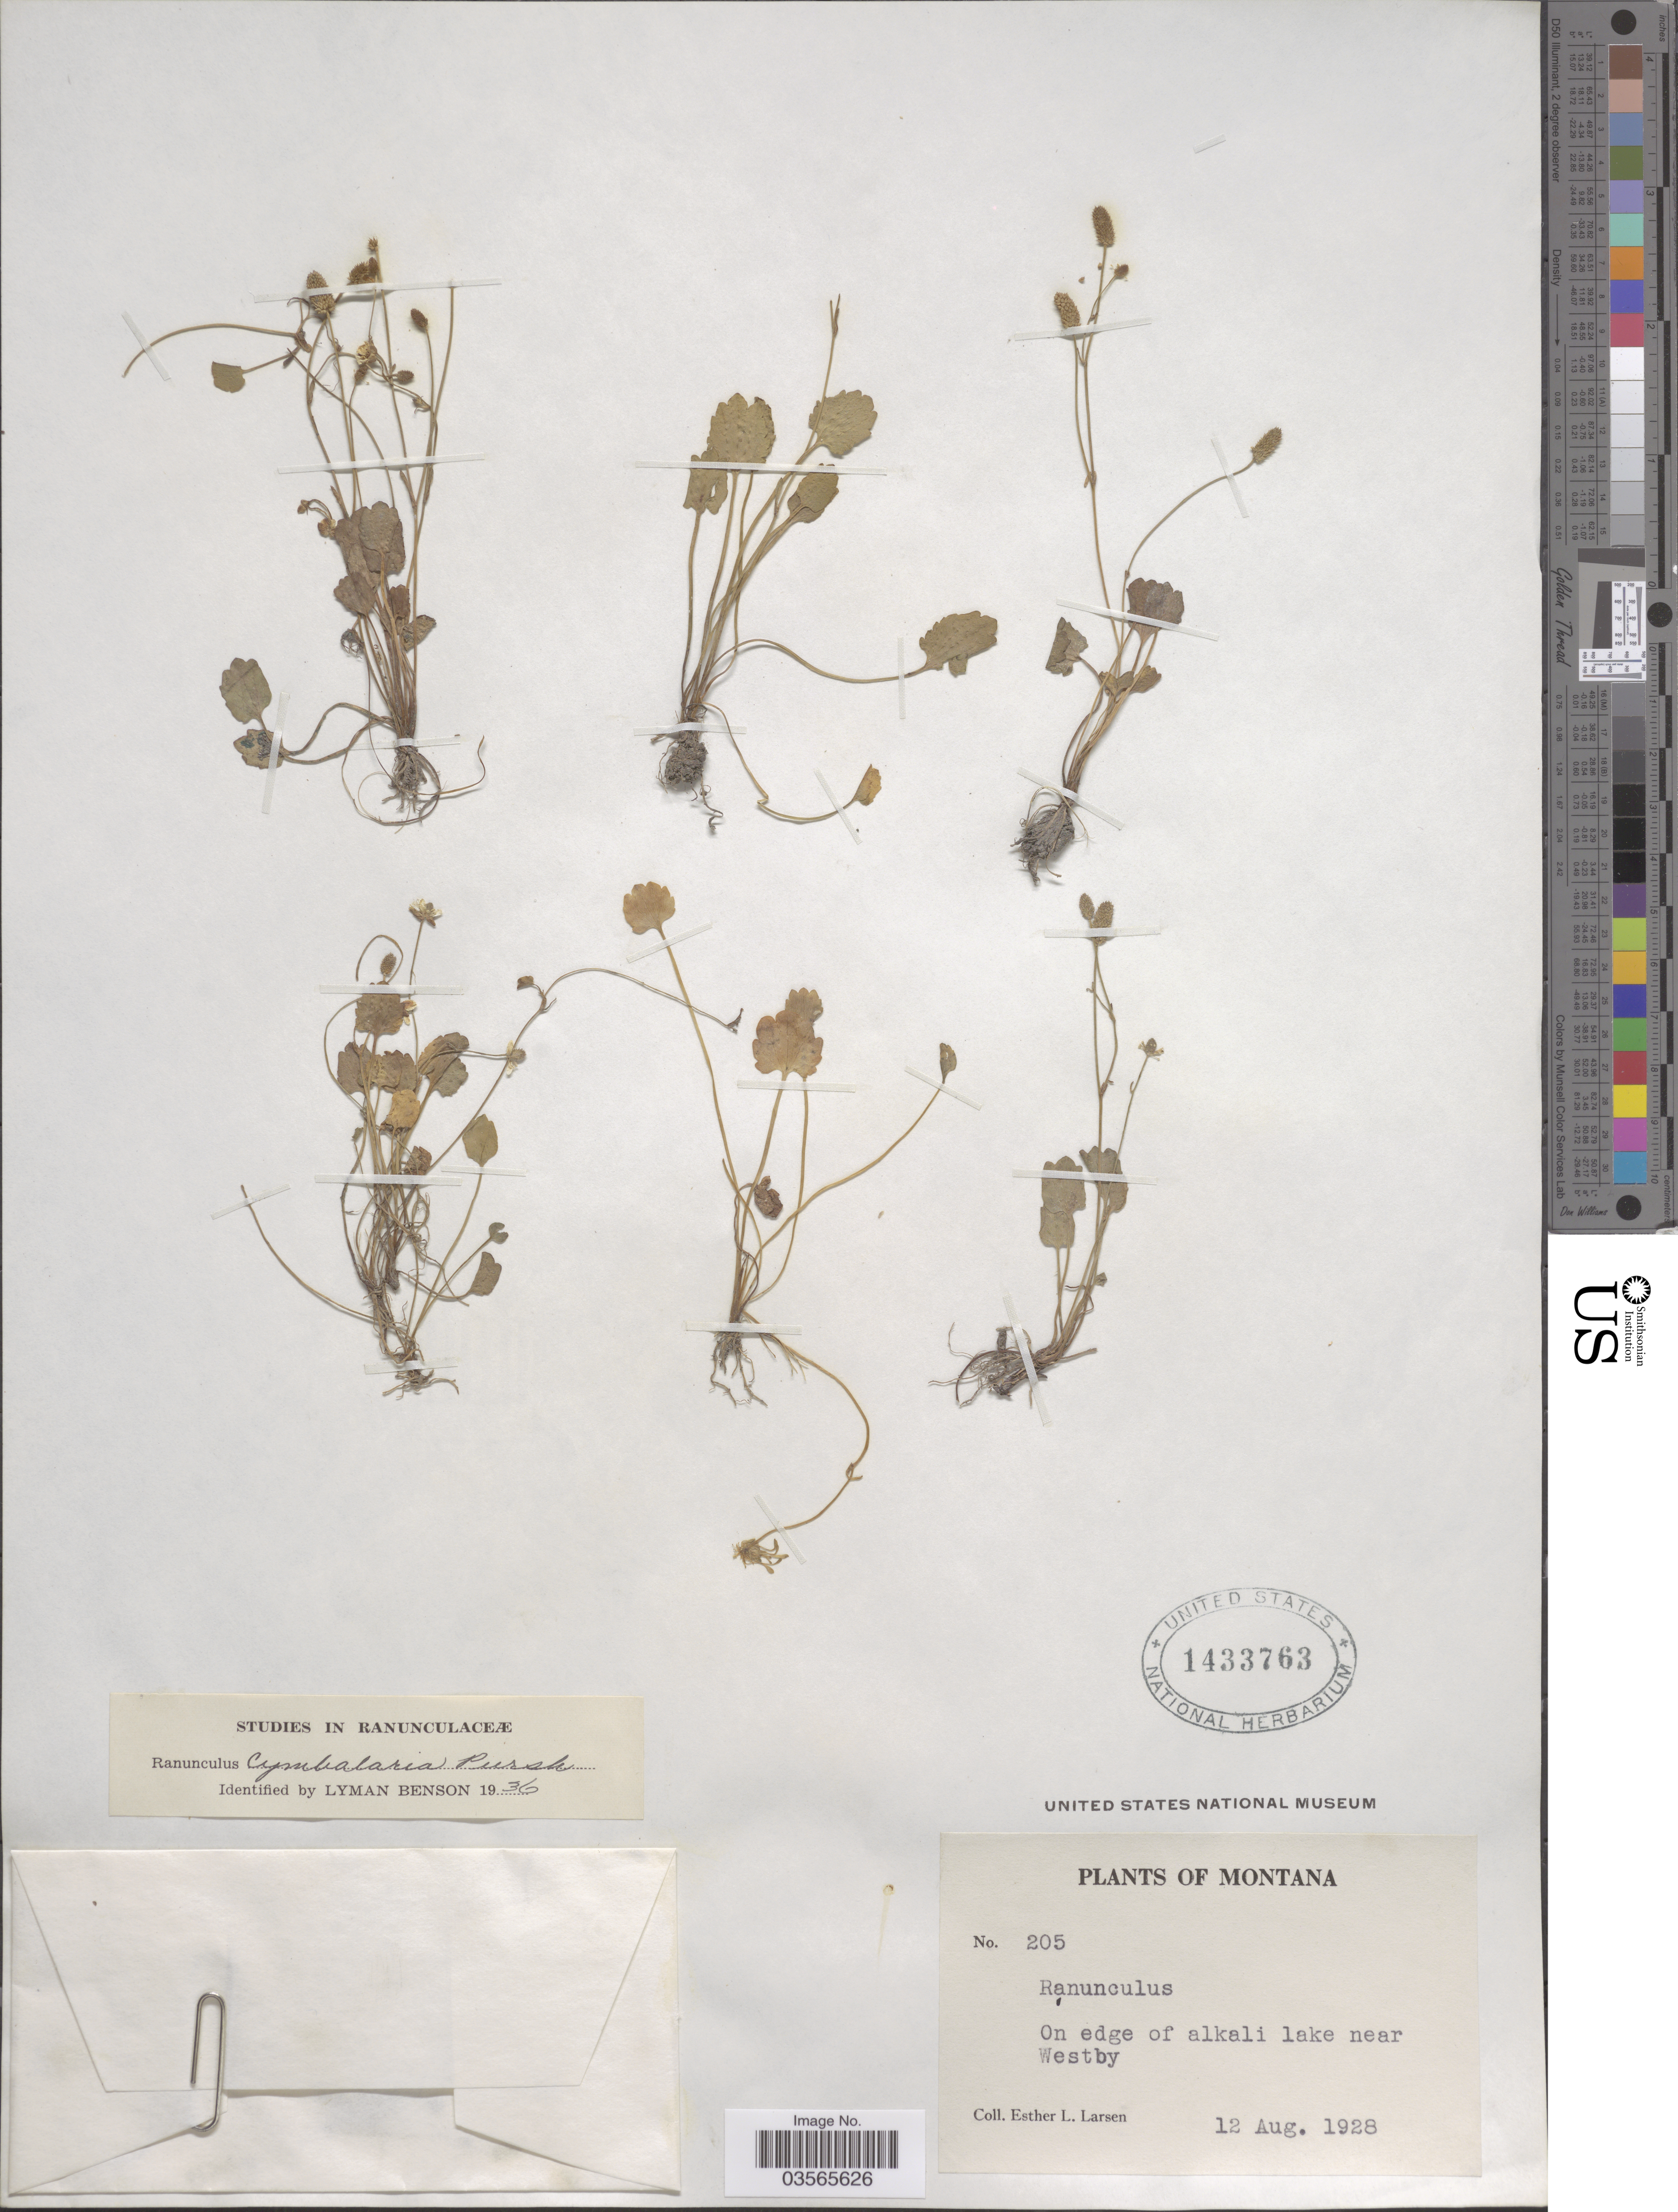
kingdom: Plantae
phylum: Tracheophyta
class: Magnoliopsida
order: Ranunculales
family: Ranunculaceae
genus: Halerpestes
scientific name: Halerpestes cymbalaria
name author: (Pursh) Greene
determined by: Strong, M. T., (US), Smithsonian Institution - National Museum of Natural History (UNITED STATES)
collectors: E. Larsen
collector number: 205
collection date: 1928-08-12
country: United States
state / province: Montana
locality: On edge of alkali lake near Westby.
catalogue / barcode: US 1433763